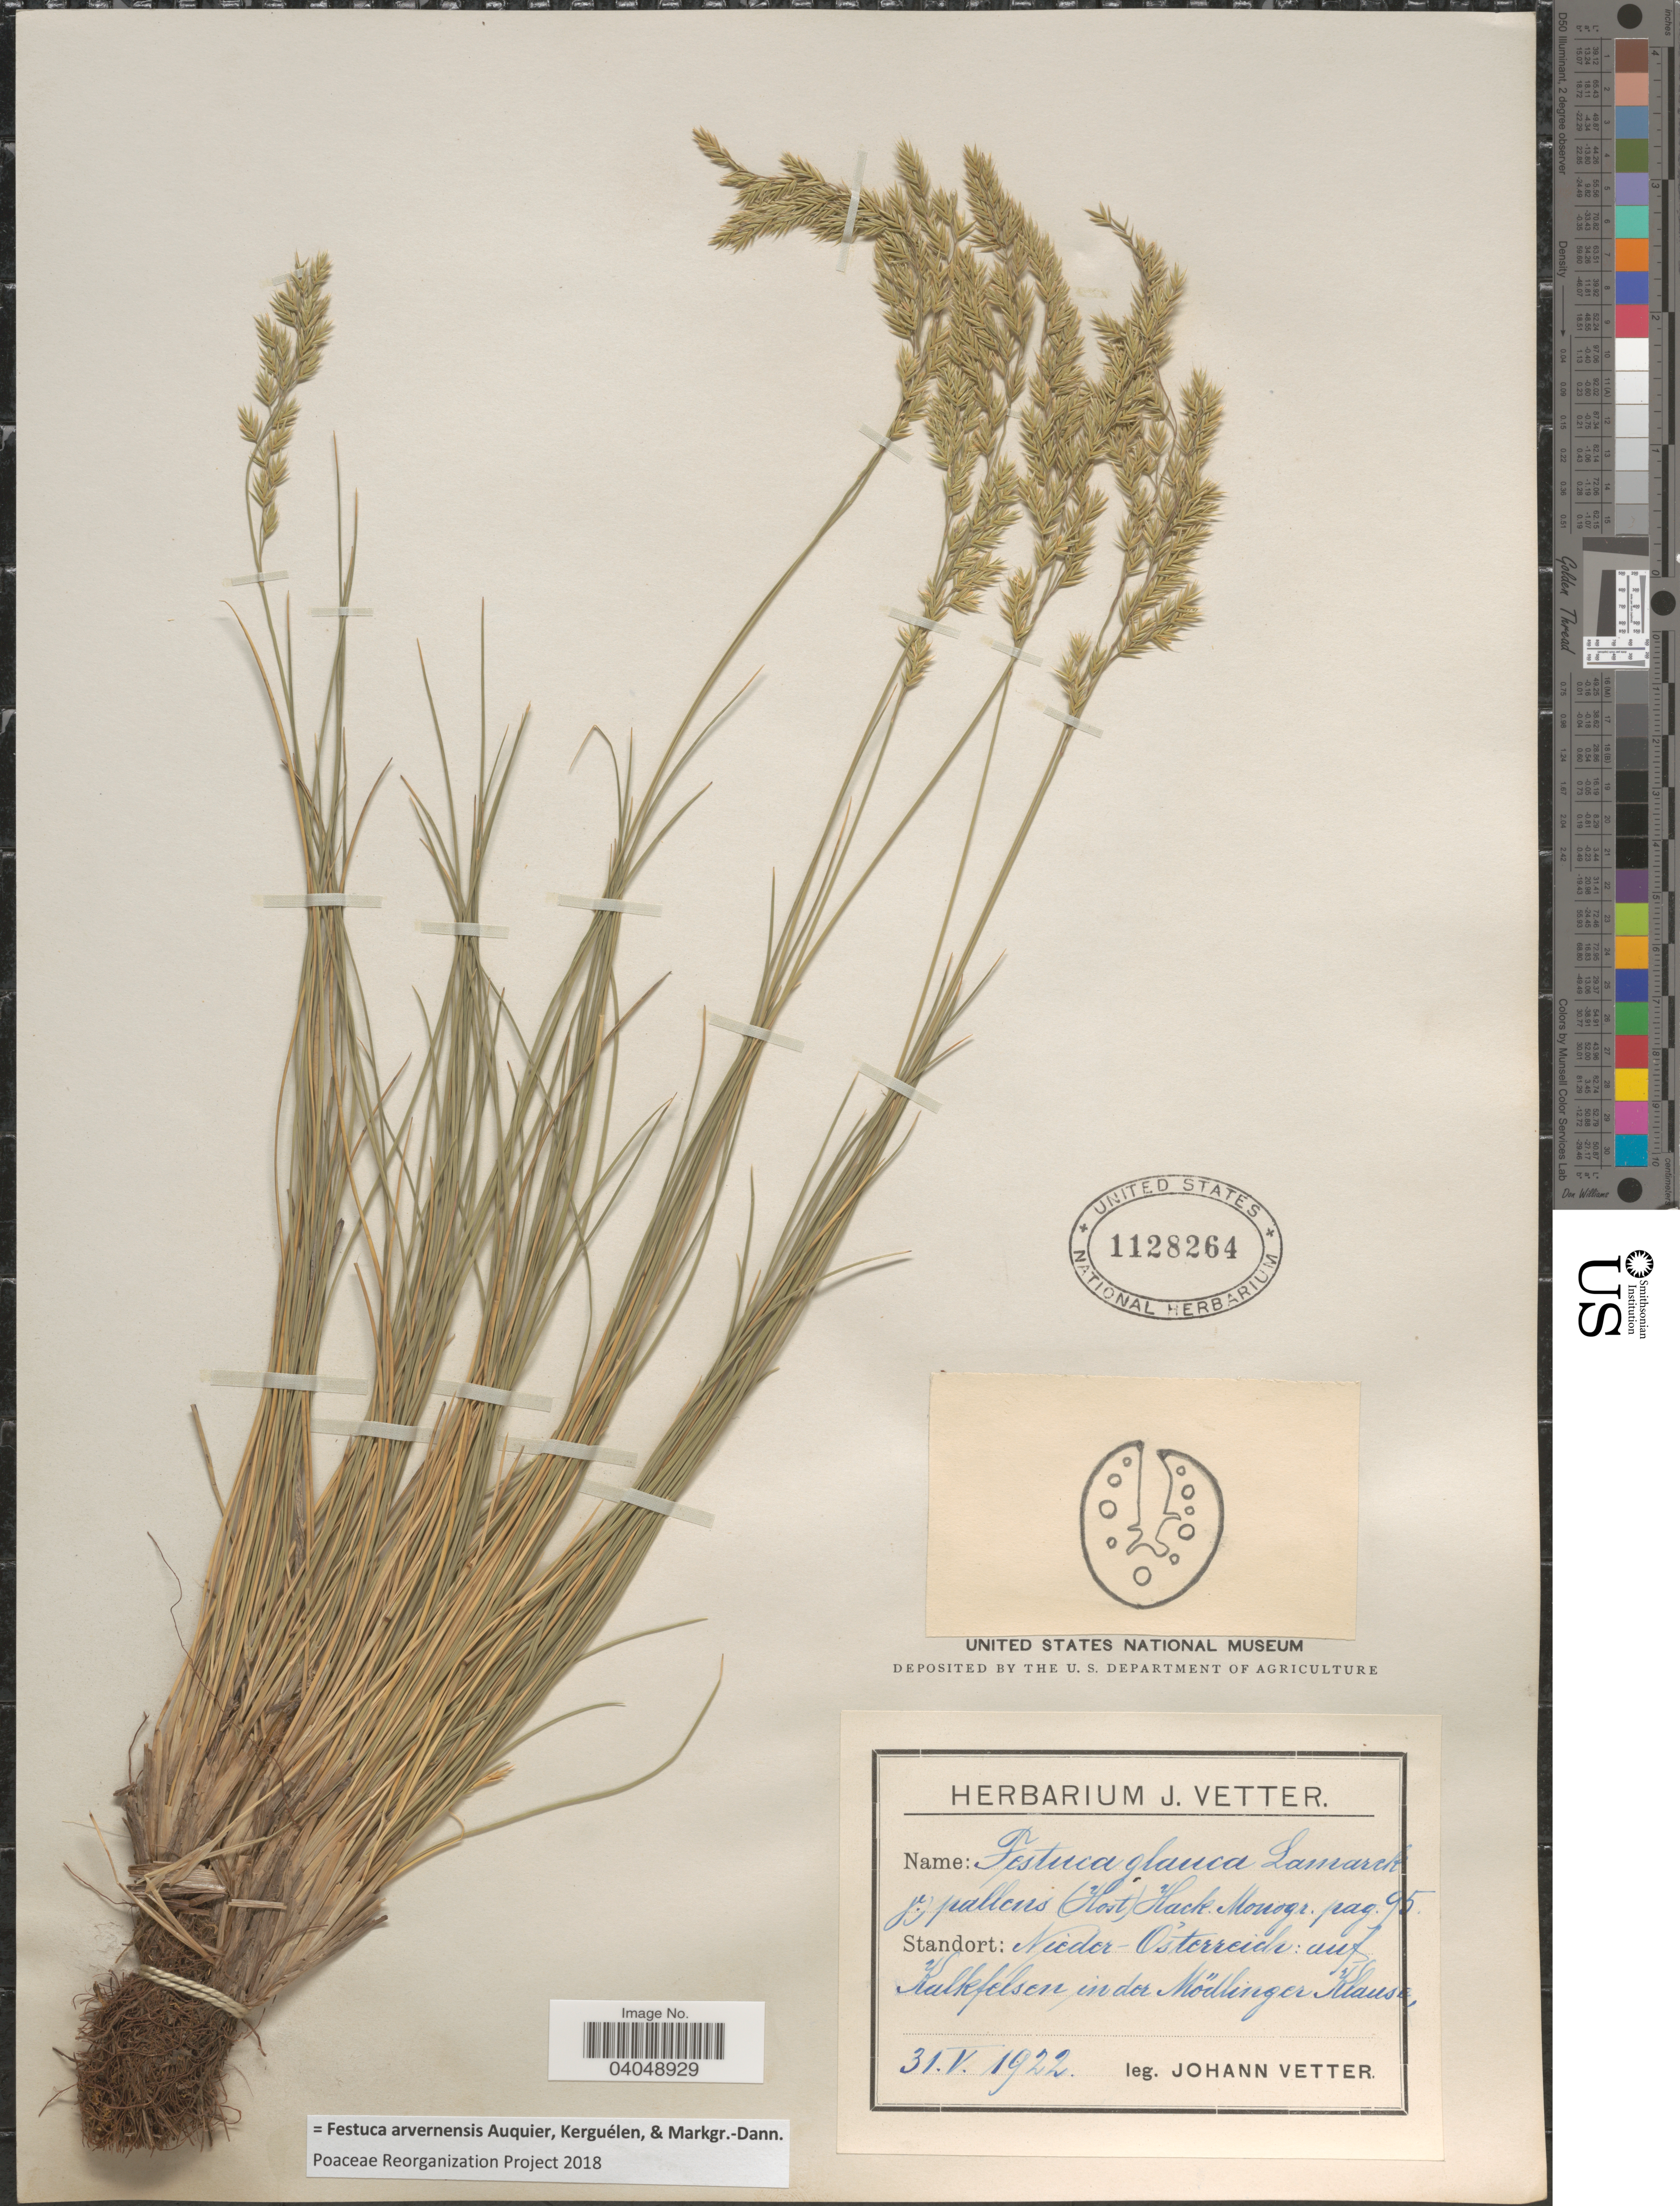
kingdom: Plantae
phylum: Tracheophyta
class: Liliopsida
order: Poales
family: Poaceae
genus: Festuca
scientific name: Festuca arvernensis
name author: Auquier et al.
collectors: J. Vetter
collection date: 1922-05-31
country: Austria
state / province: Niederosterreich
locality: Nieder-Osterreich: auf Kalkfelsen in der Mödlinger Klause.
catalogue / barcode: US 1128264